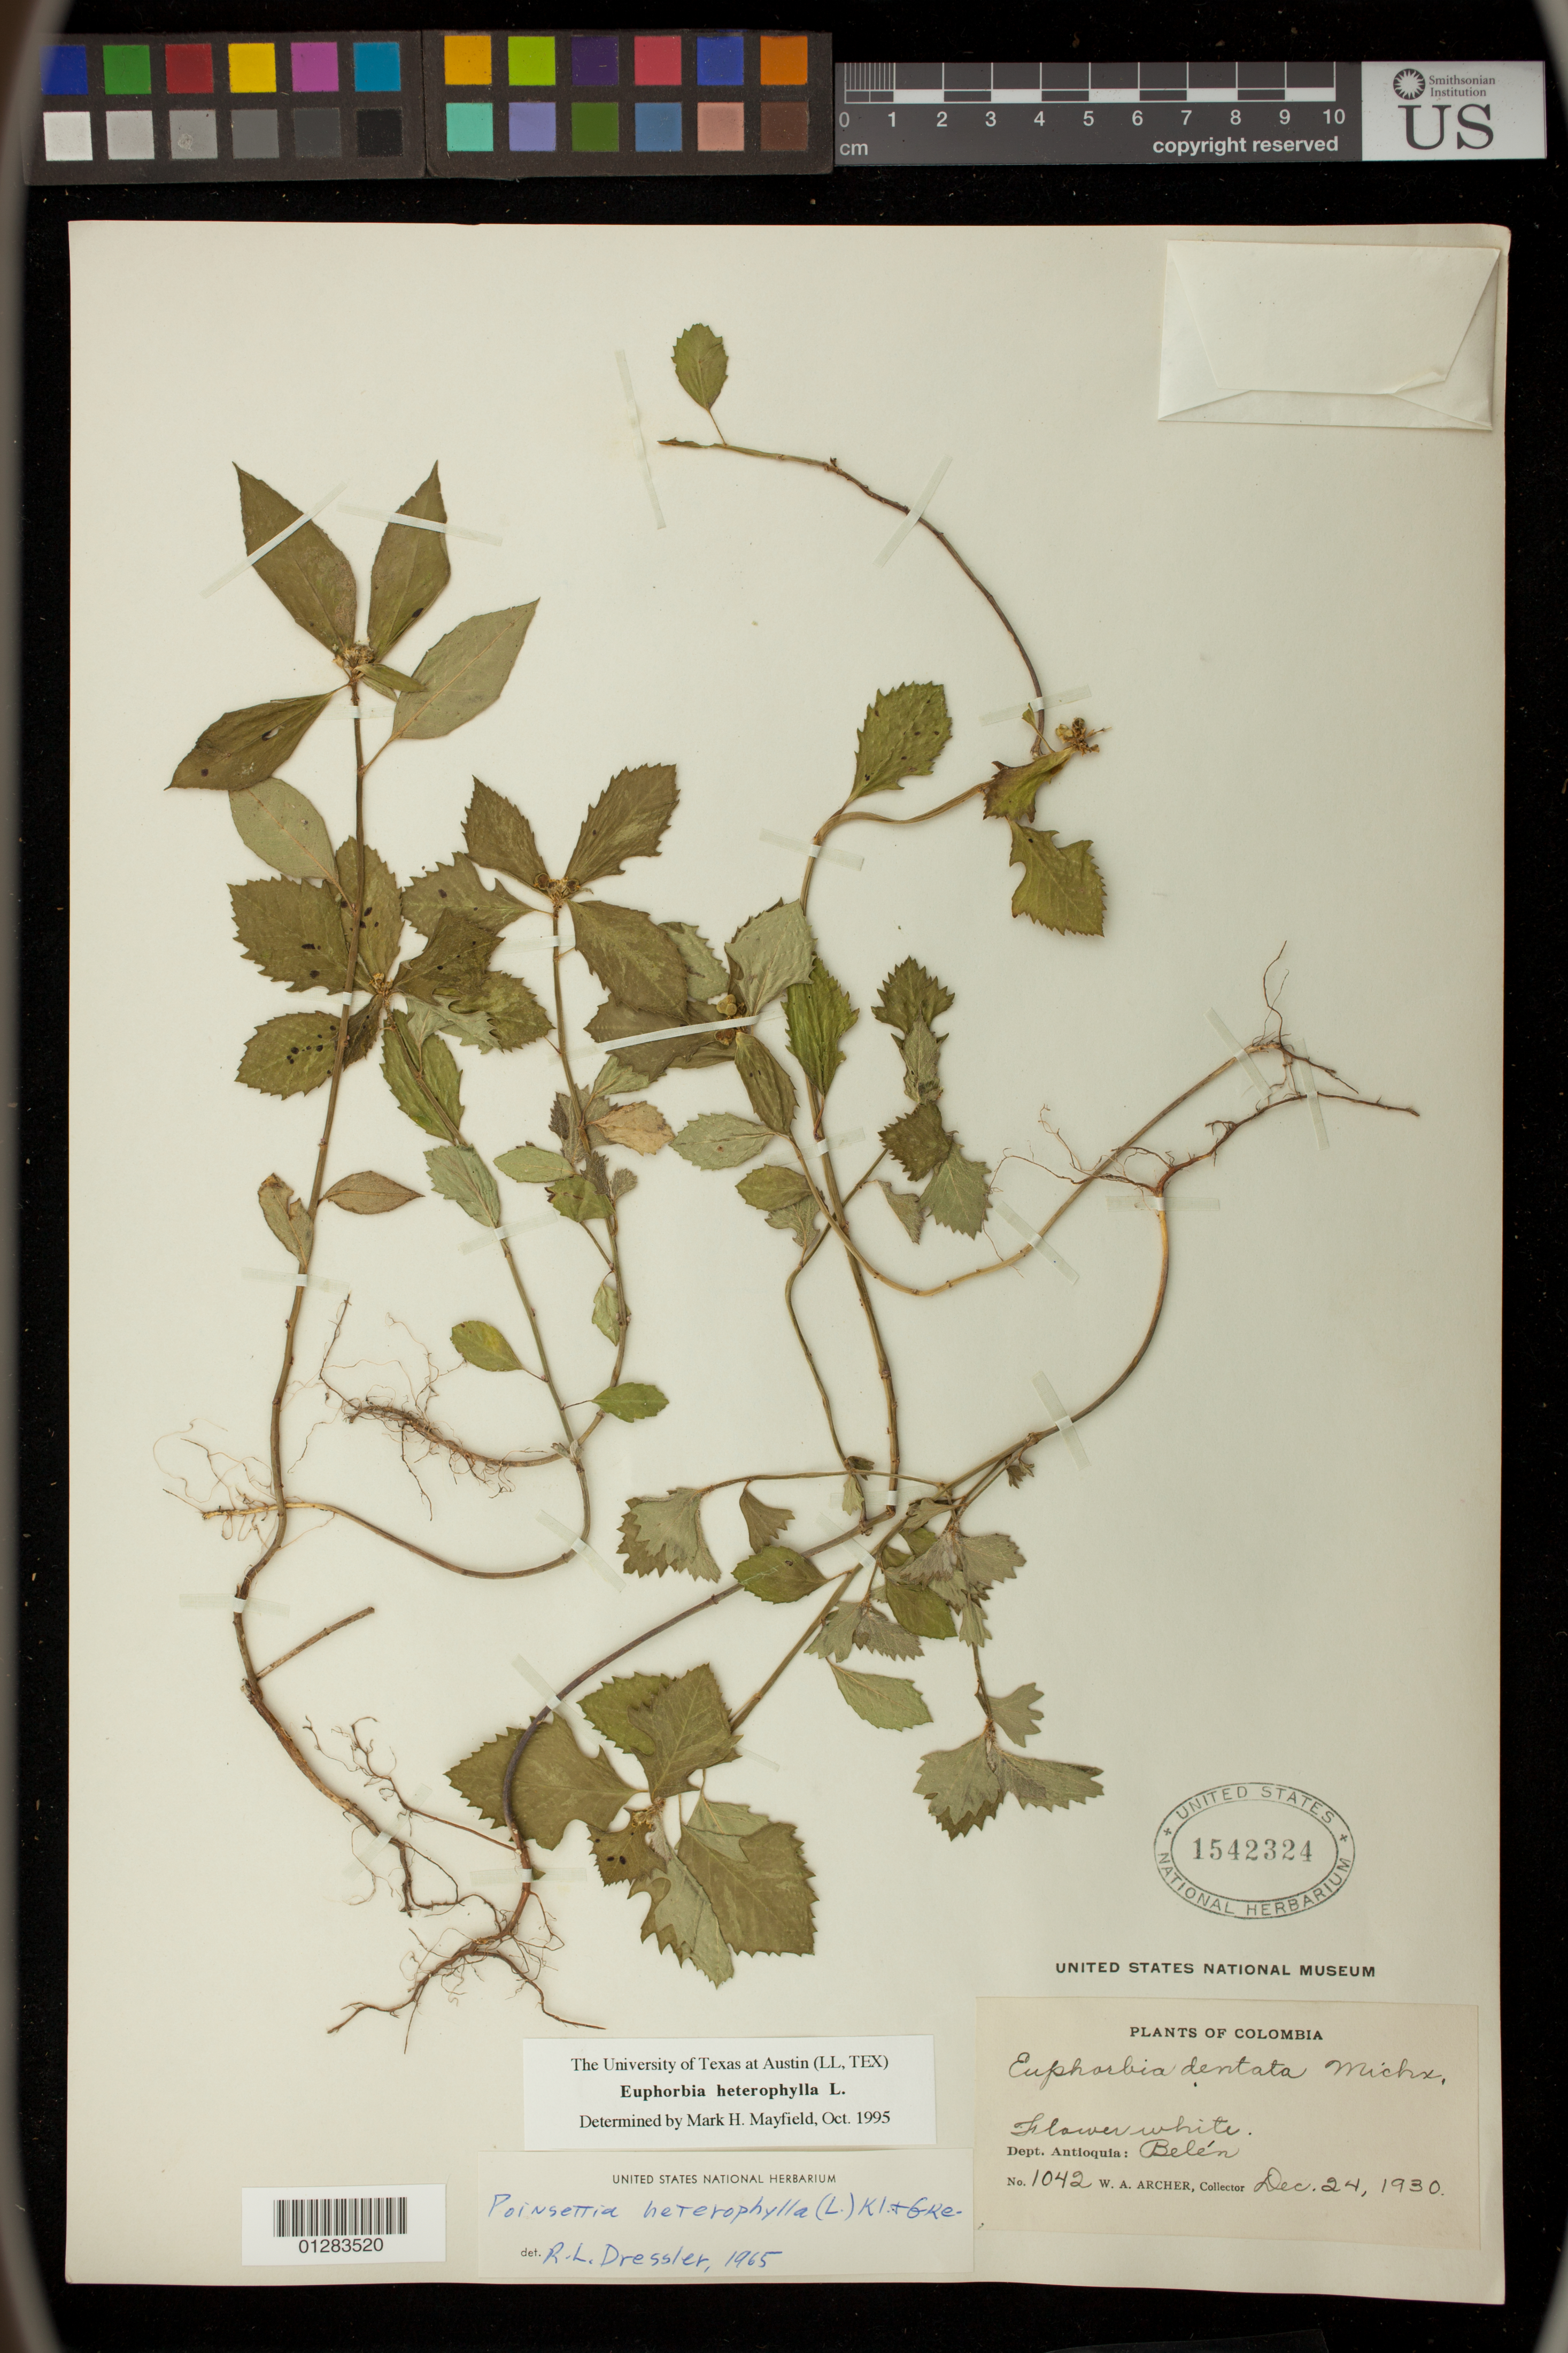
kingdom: Plantae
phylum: Tracheophyta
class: Magnoliopsida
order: Malpighiales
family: Euphorbiaceae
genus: Euphorbia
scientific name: Euphorbia heterophylla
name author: L.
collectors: W. A. Archer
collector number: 1042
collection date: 1930-12-24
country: Colombia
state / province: Antioquia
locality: Belén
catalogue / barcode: US 1542324